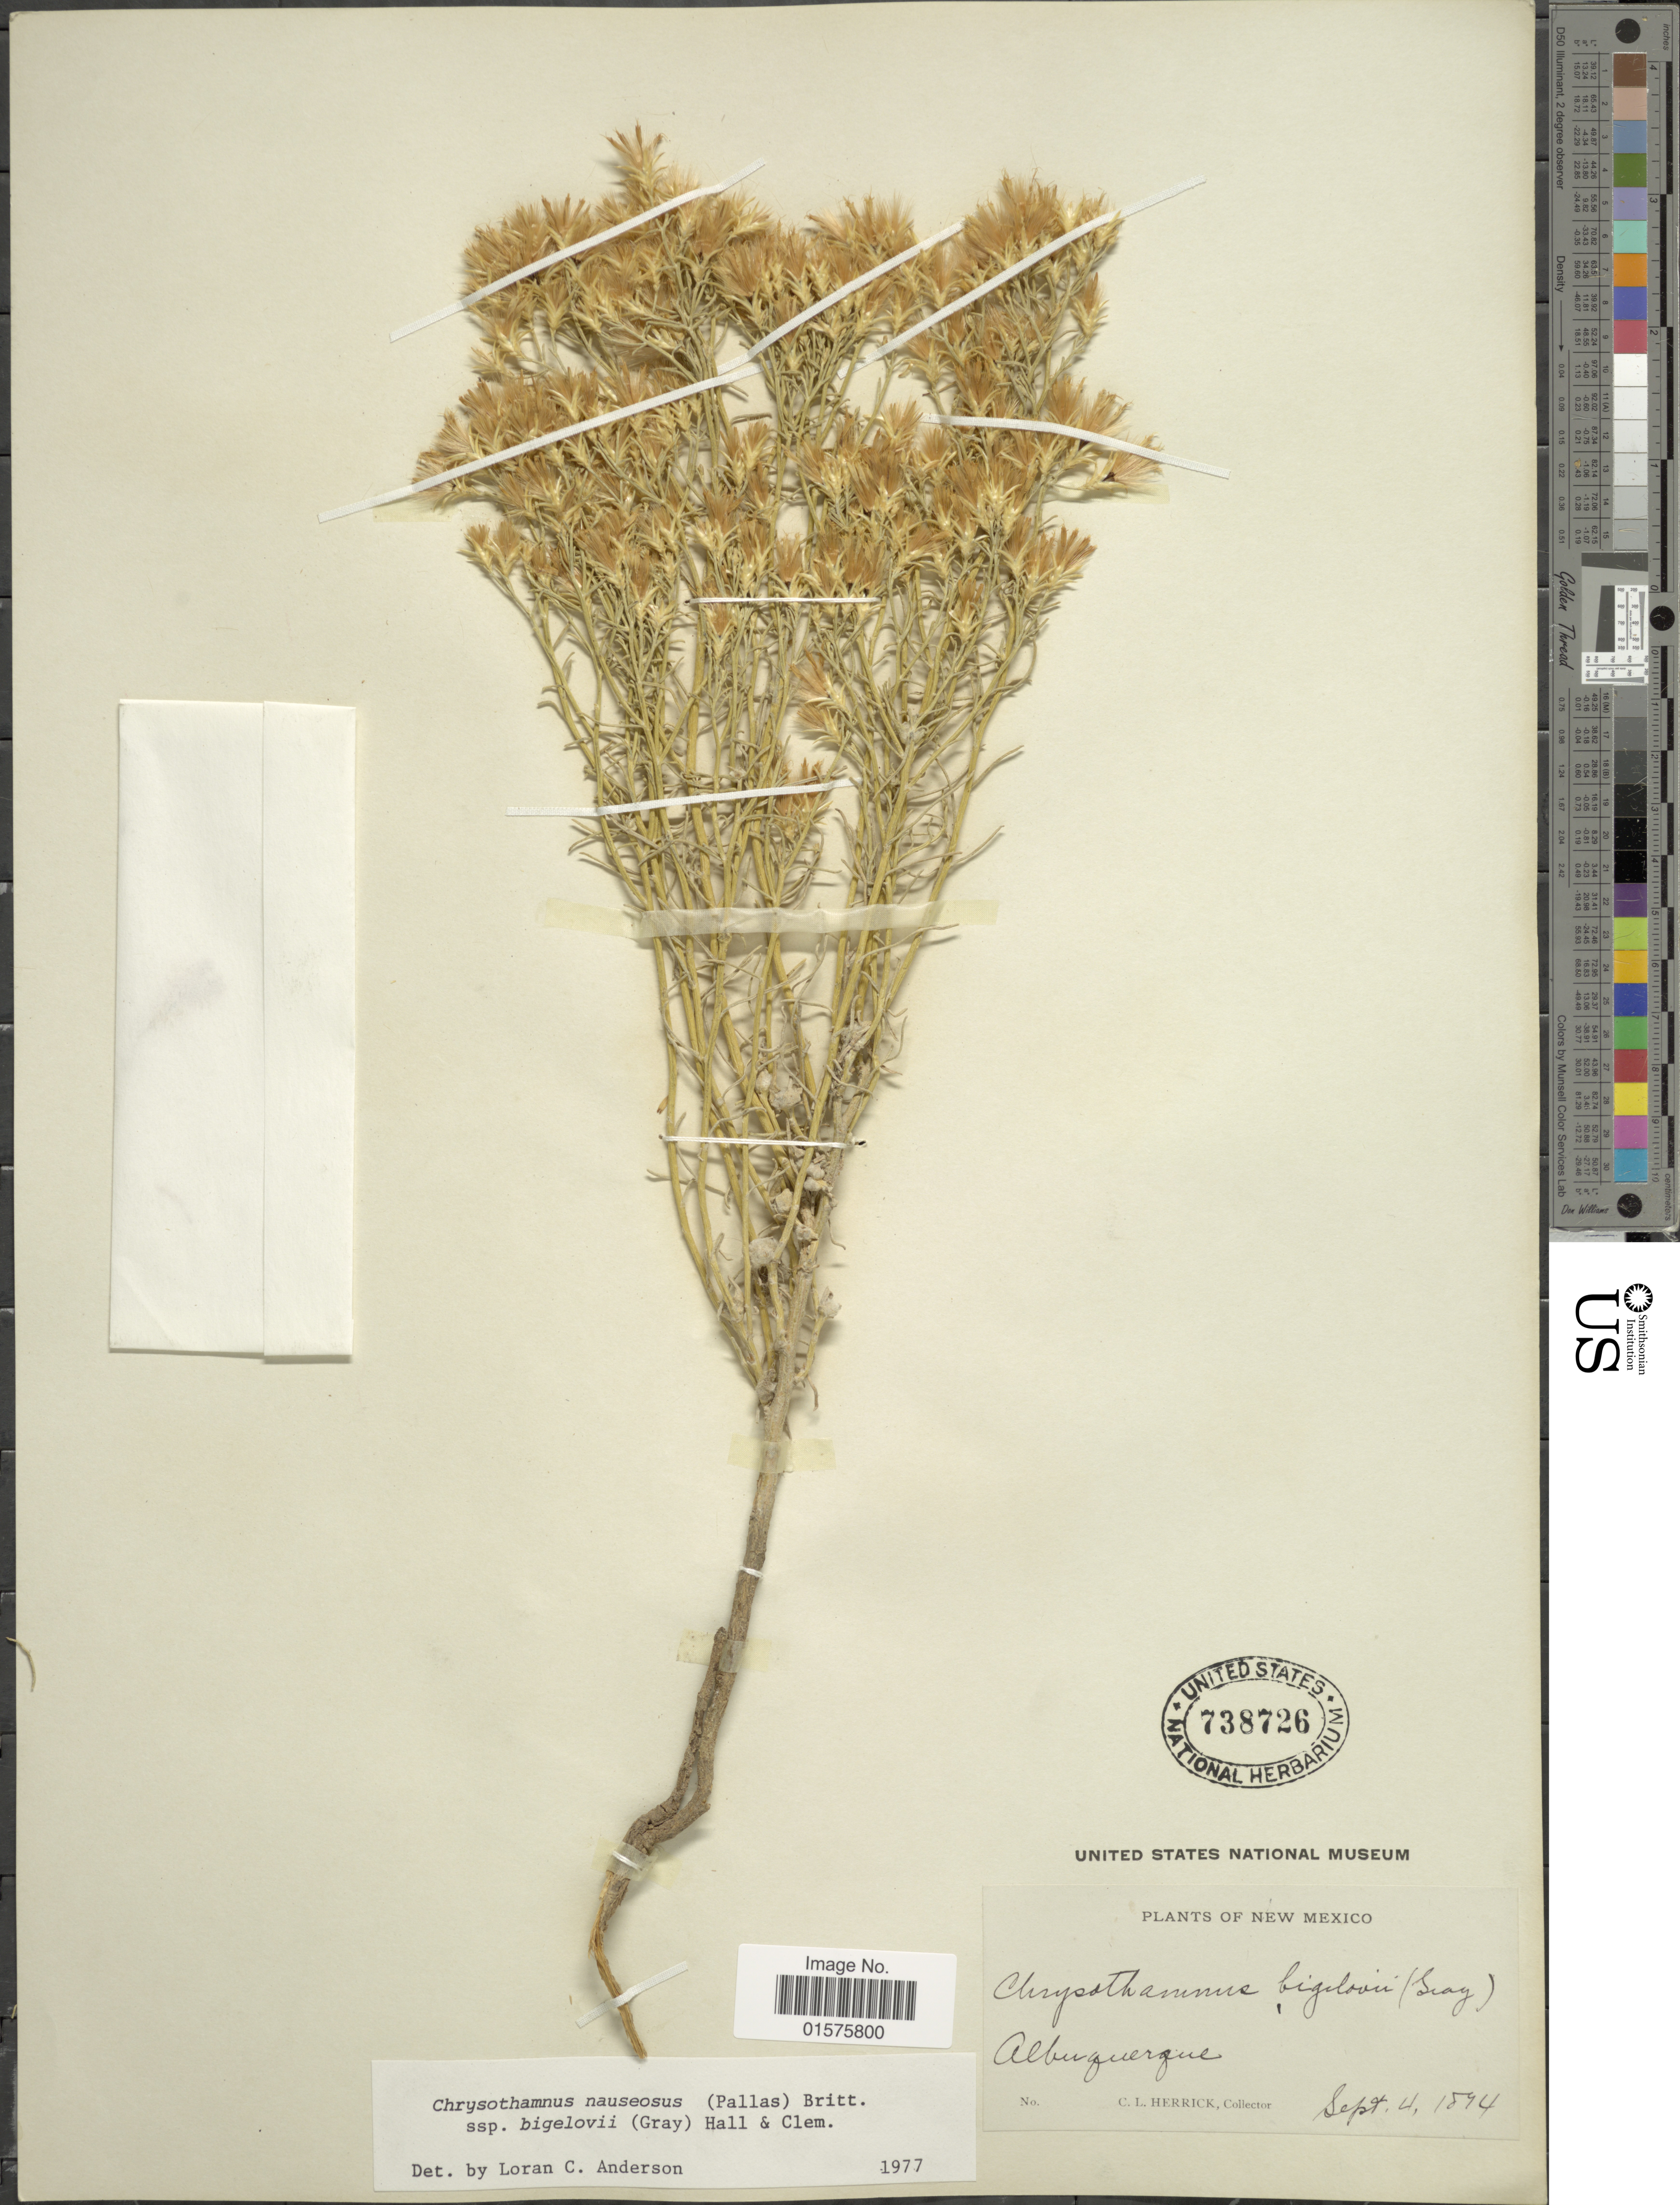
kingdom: Plantae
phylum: Tracheophyta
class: Magnoliopsida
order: Asterales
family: Asteraceae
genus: Ericameria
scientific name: Ericameria nauseosa var. bigelovii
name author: (A. Gray) G.L. Nesom & G.I. Baird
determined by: Urbatsch, Lowell E., Curator (LSU), Louisiana State University (UNITED STATES)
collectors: C. Herrick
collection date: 1894-09-04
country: United States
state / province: New Mexico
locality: Albuquerque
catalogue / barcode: US 738726